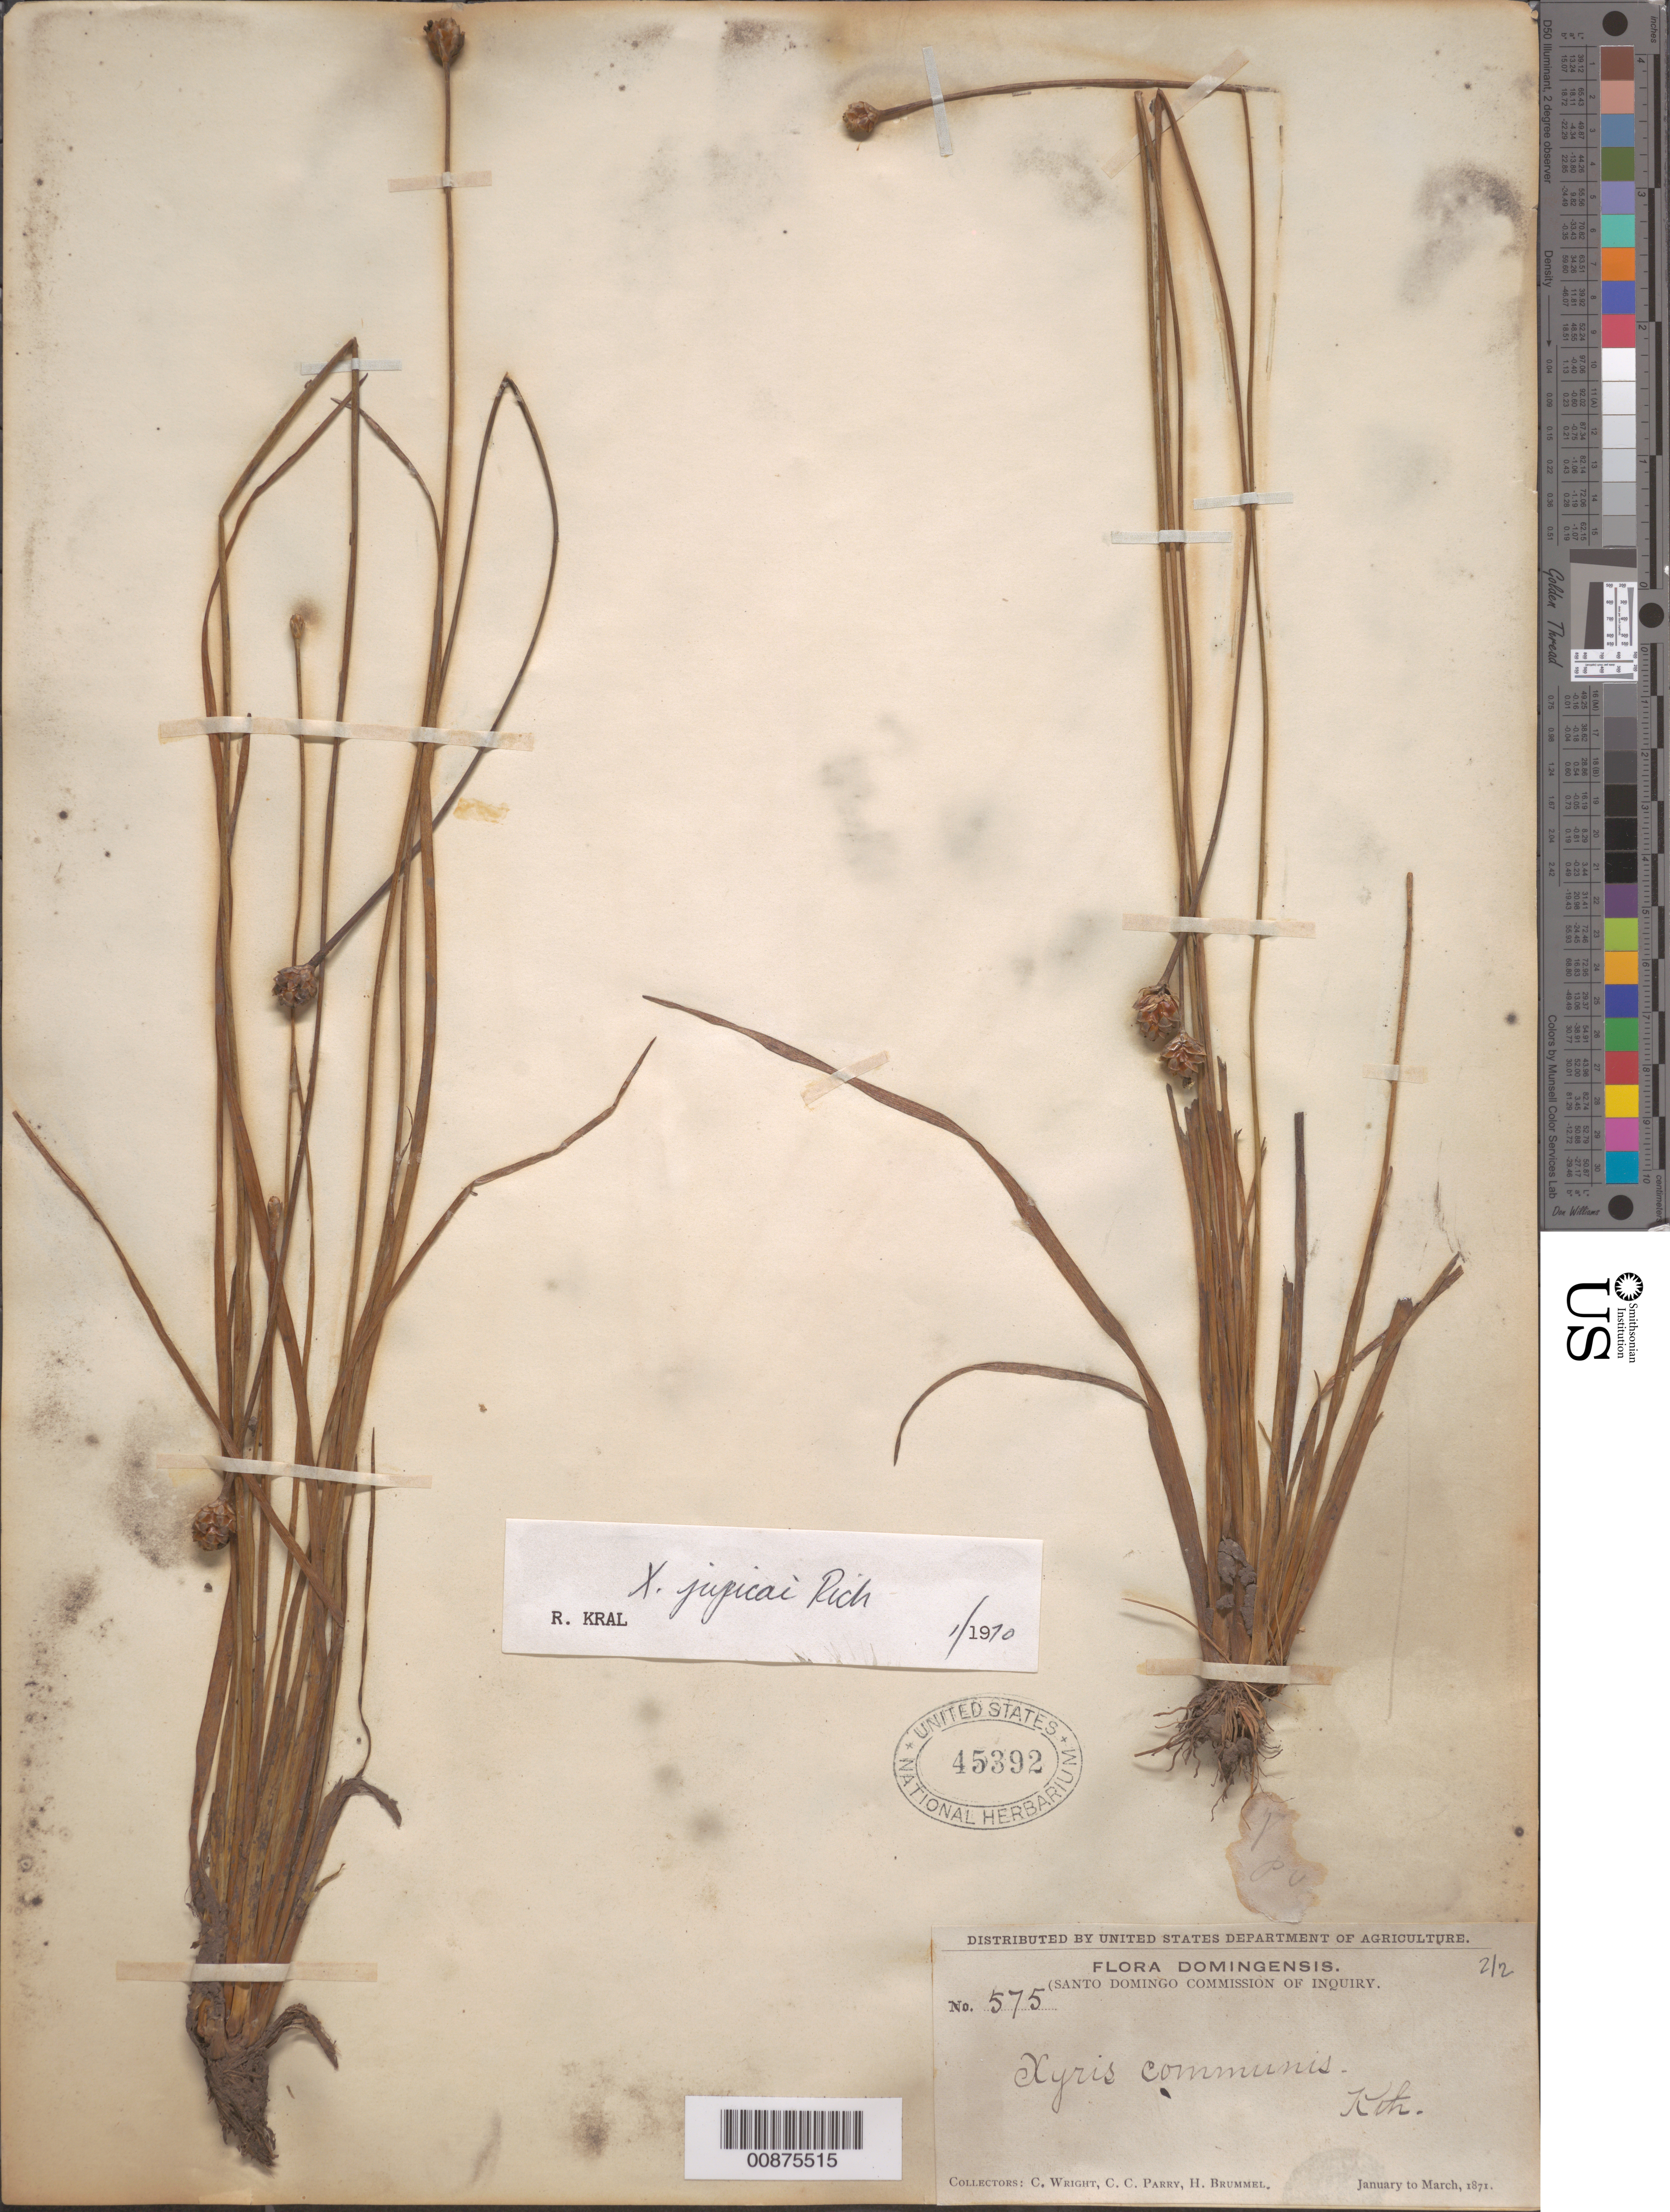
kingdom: Plantae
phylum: Tracheophyta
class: Liliopsida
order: Poales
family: Xyridaceae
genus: Xyris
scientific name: Xyris jupicai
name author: Rich.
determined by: Kral, Robert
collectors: C. Wright, C. C. Parry & H. Brummel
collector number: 575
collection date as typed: Jan 1871 to -- Mar 1871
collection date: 1871-01/1871-03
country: Dominican Republic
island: Hispaniola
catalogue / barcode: US 45392